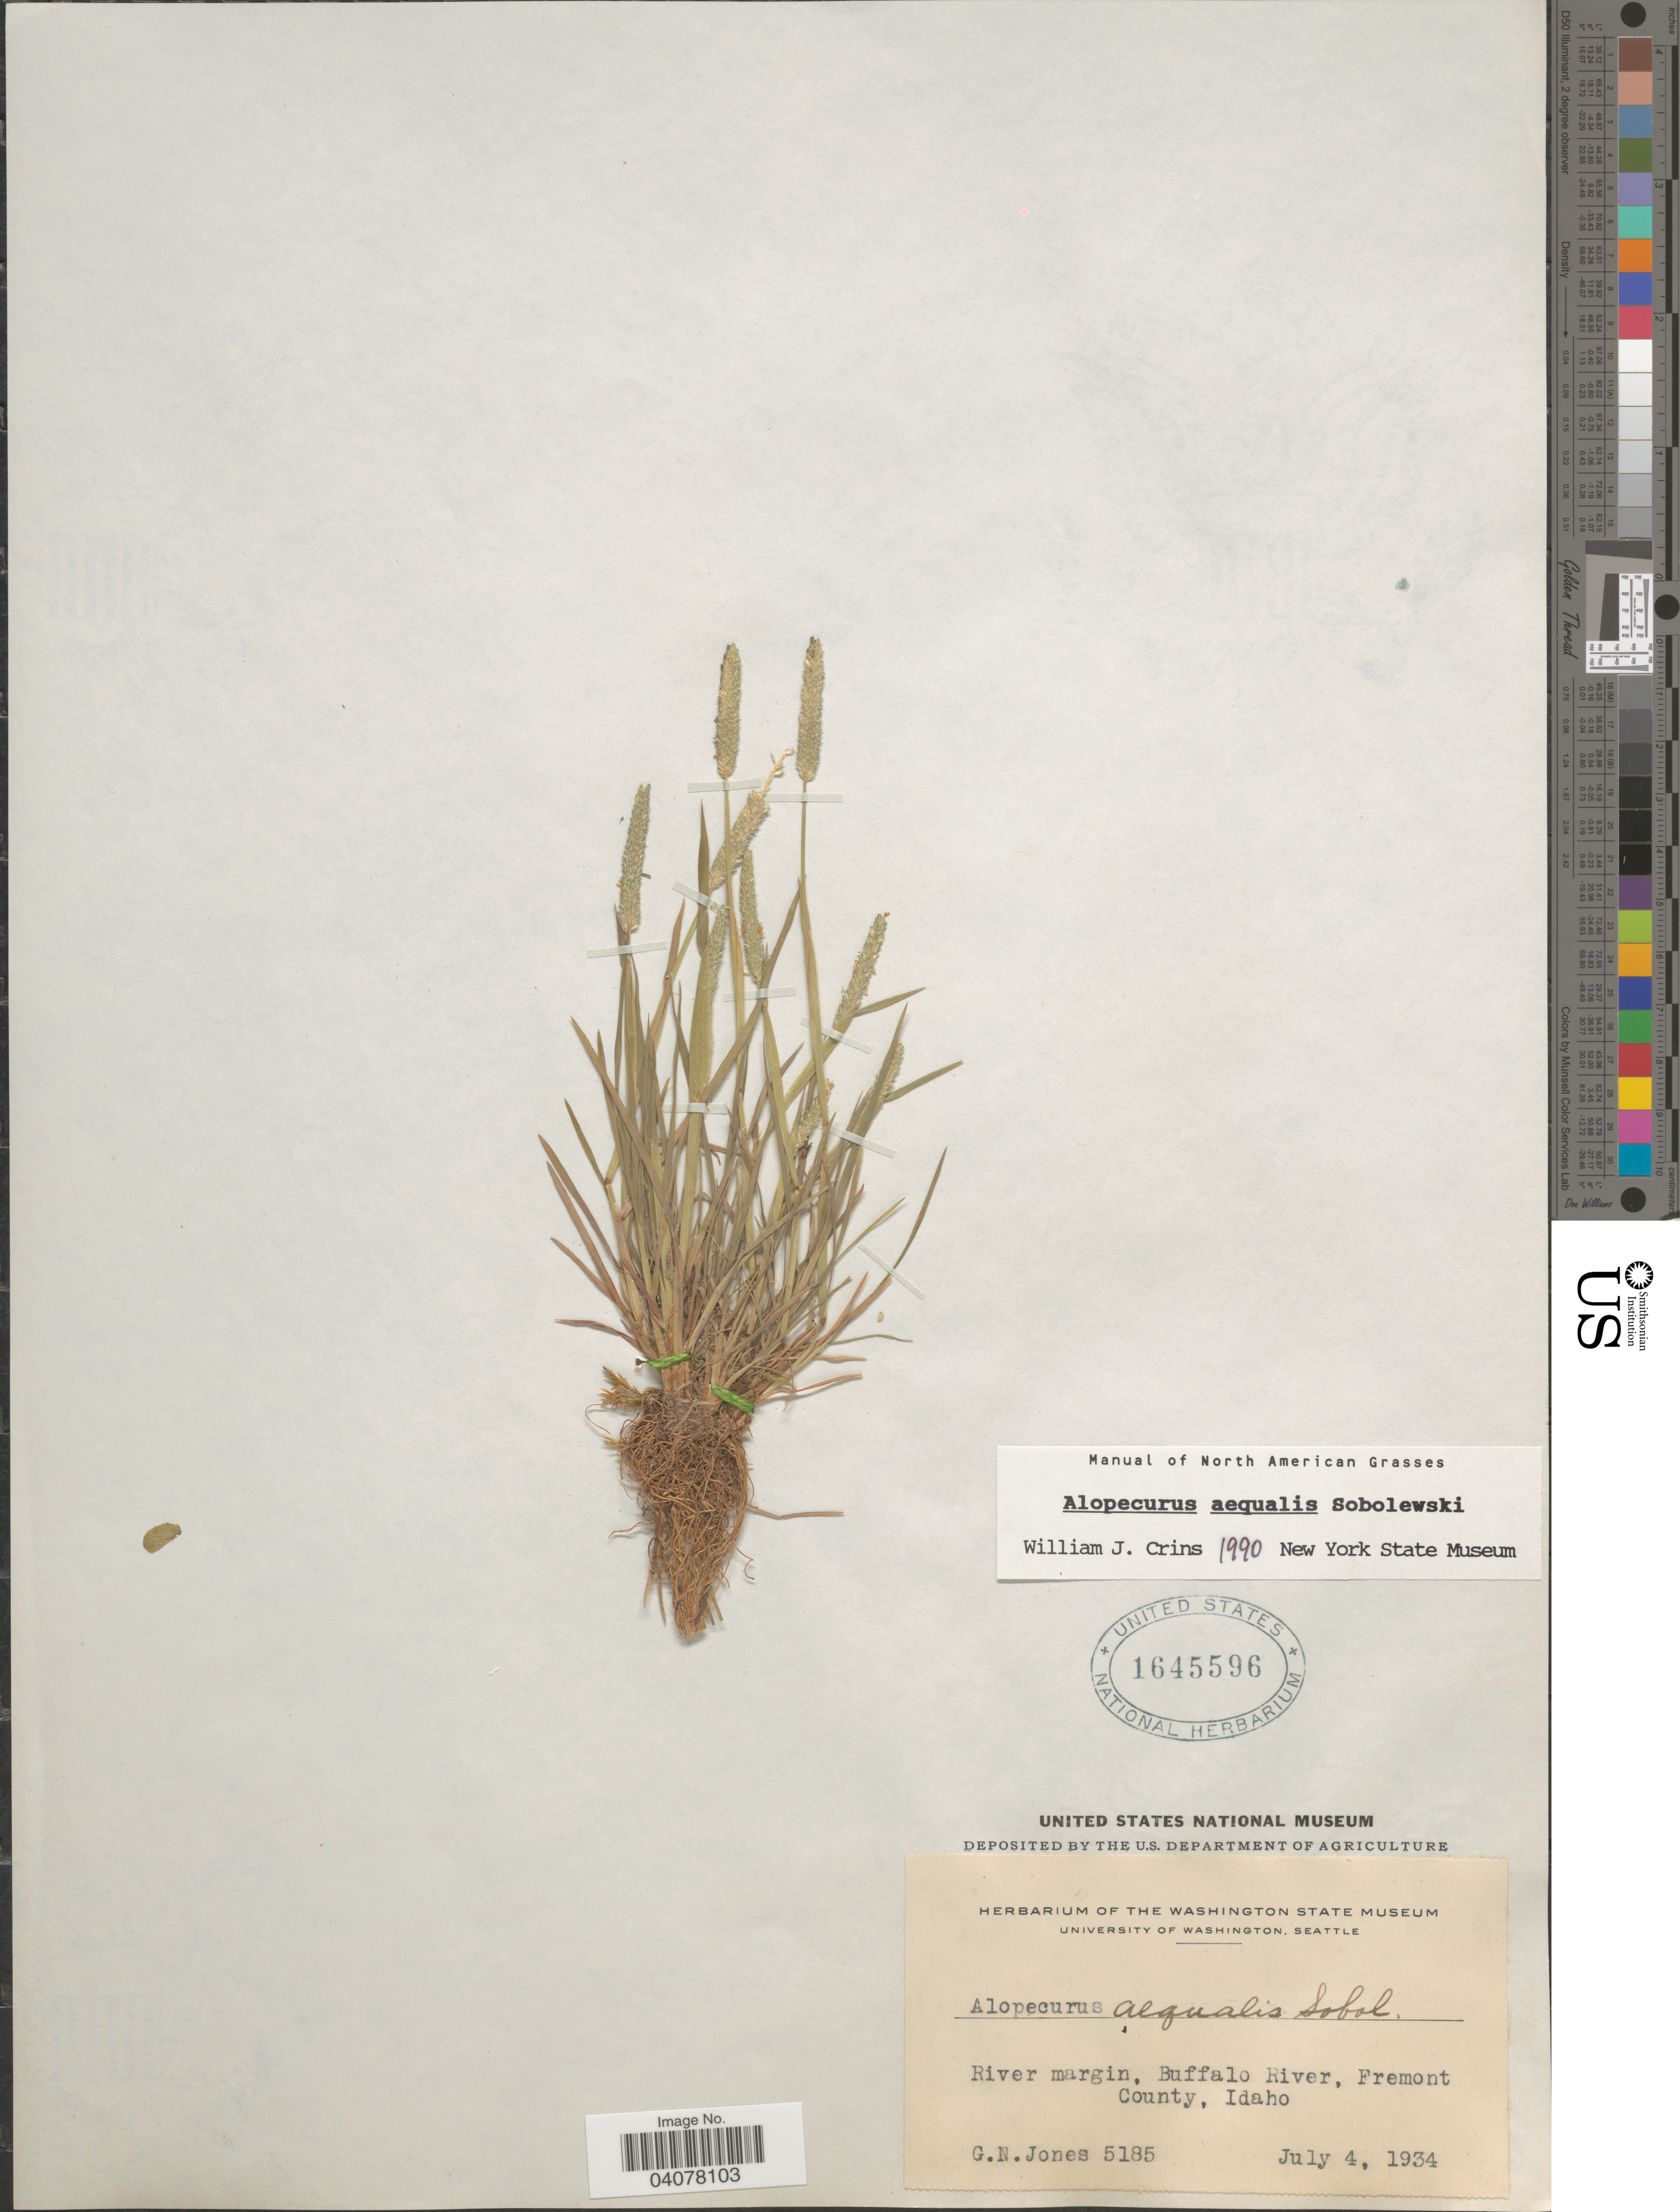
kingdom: Plantae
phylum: Tracheophyta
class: Liliopsida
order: Poales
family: Poaceae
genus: Alopecurus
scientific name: Alopecurus aequalis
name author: Sobol.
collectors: G. N. Jones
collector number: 5185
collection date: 1934-07-04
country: United States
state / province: Idaho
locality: River margin, Buffalo River, Fremont County.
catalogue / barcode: US 1645596